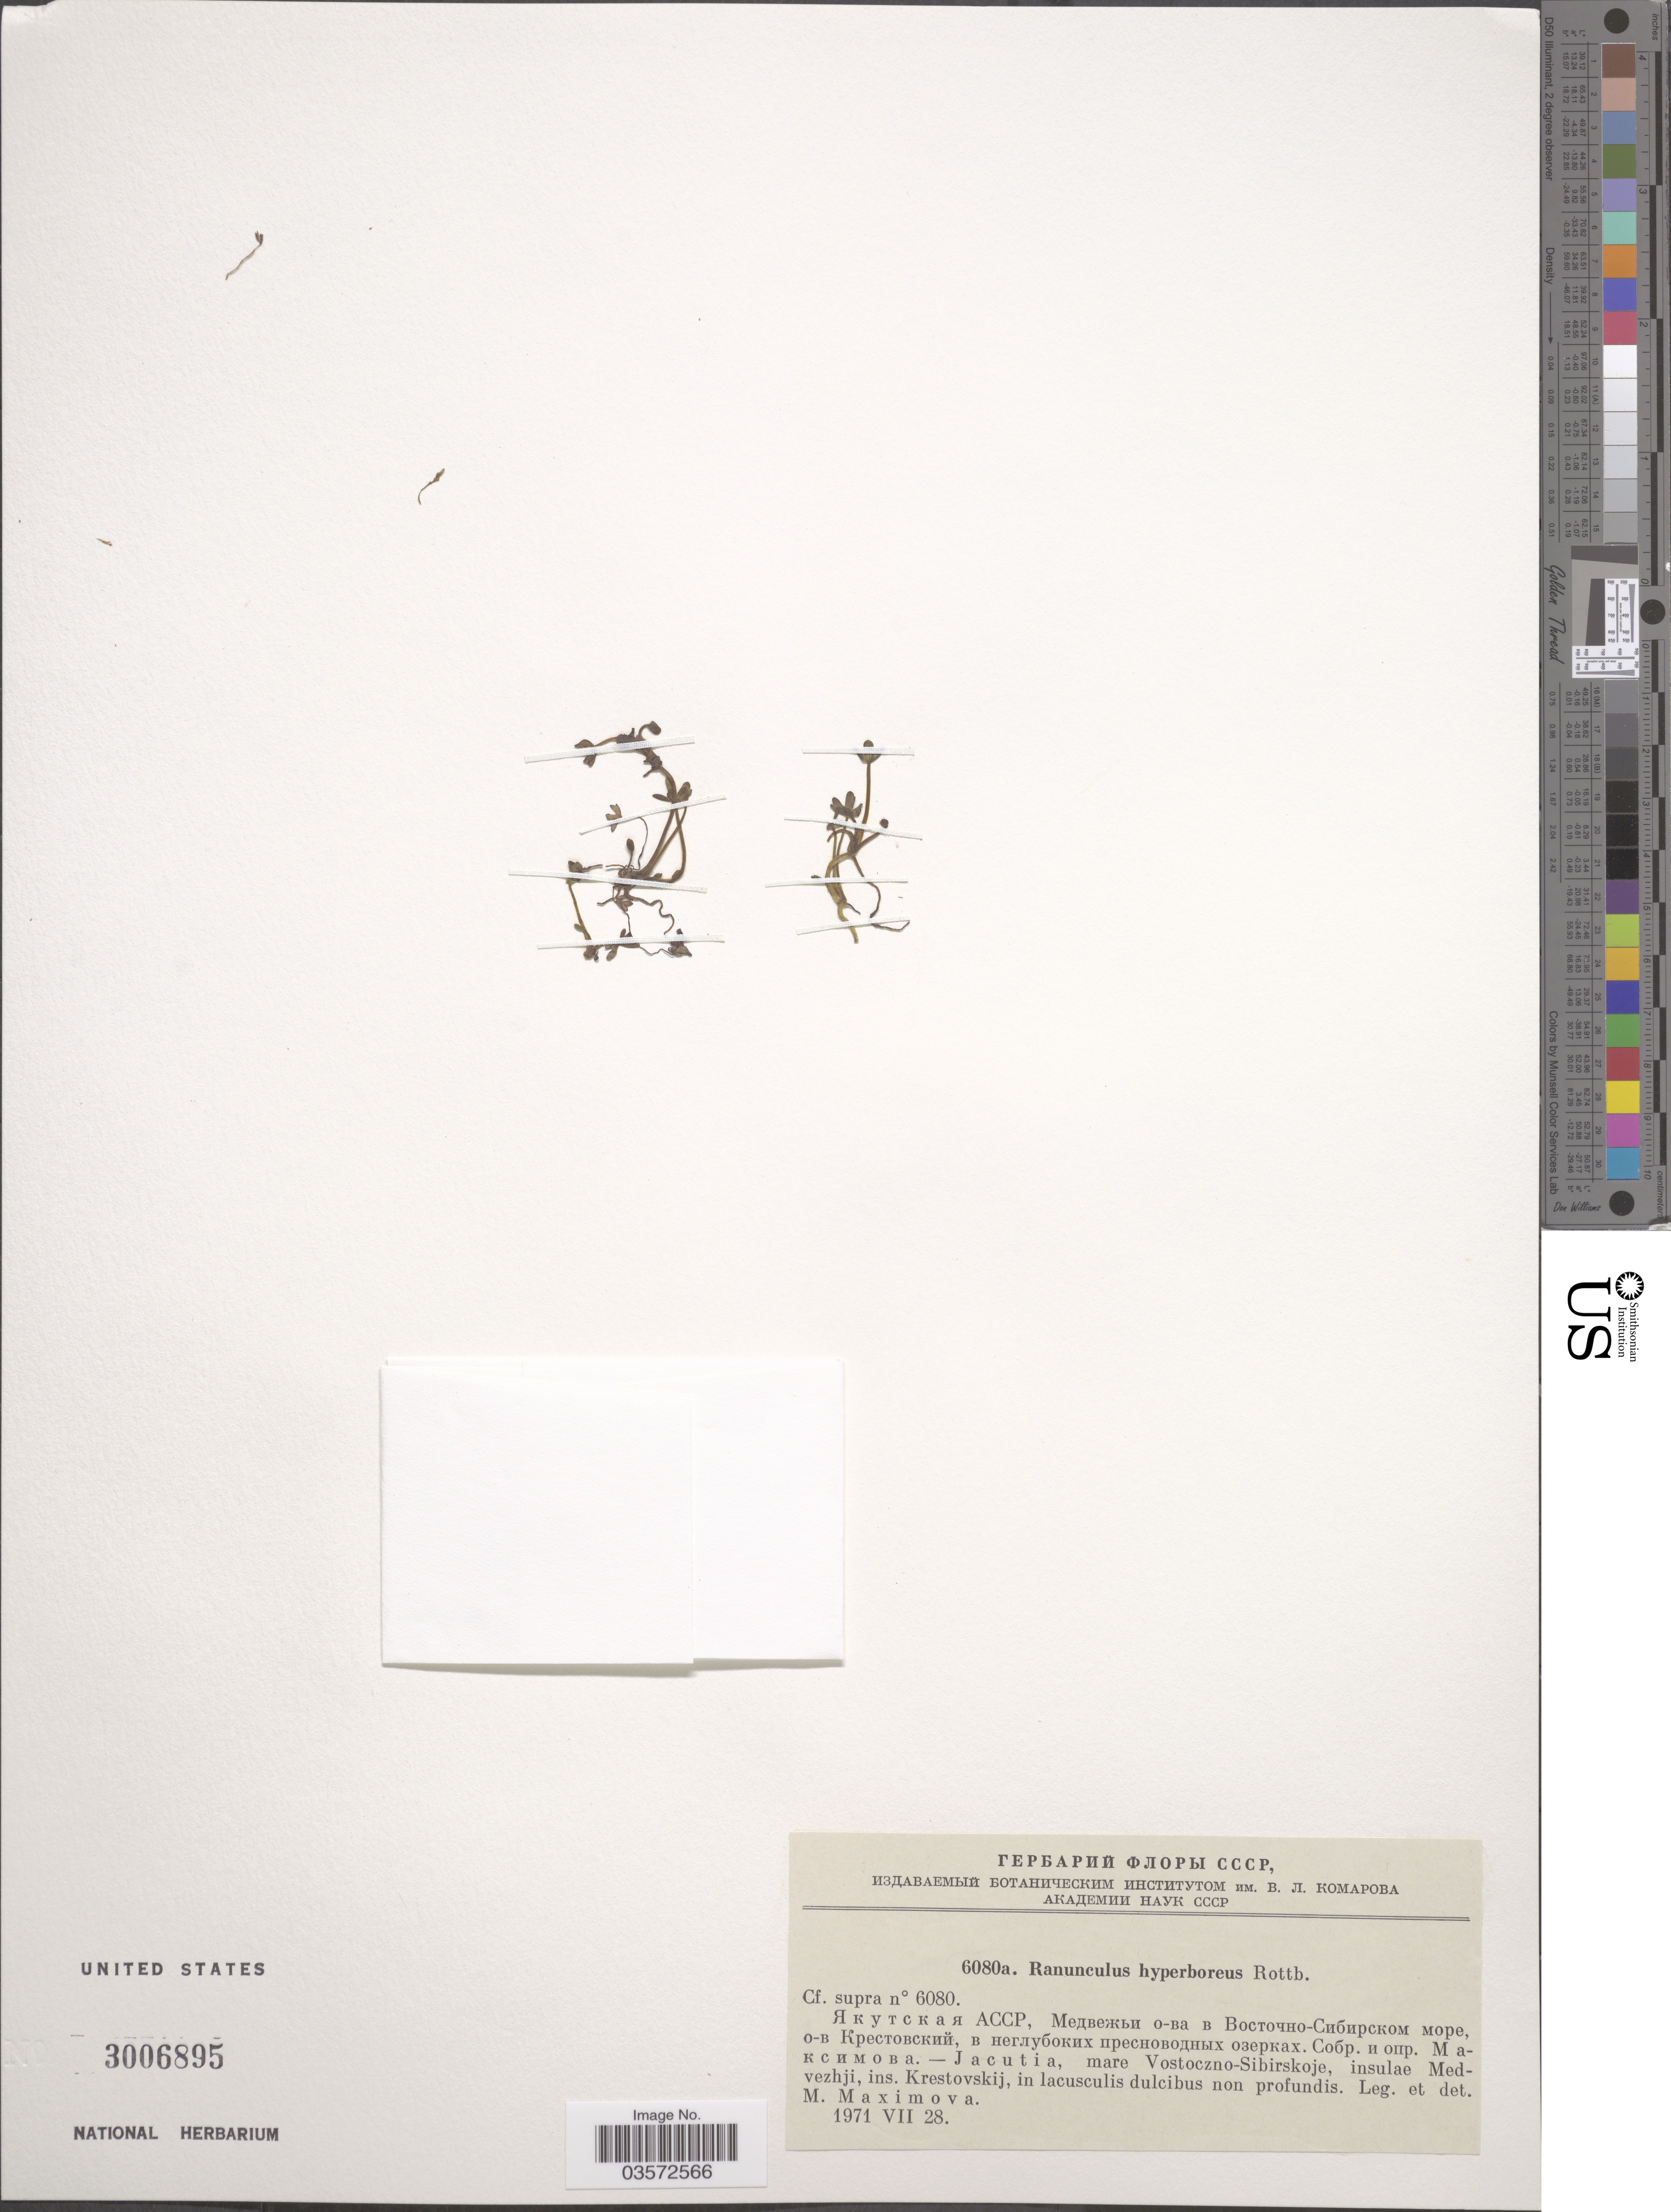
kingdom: Plantae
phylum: Tracheophyta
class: Magnoliopsida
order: Ranunculales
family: Ranunculaceae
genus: Ranunculus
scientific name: Ranunculus hyperboreus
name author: Rottb.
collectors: M. Maximova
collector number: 6080a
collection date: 1971-07-28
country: Russian Federation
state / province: Sakha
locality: Jacutia, mare Vostoczno-Sibirskoje, insulae Medvezhji, ins. Krestovskij, in lacusculis dulcibus non profundis.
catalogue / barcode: US 3006895